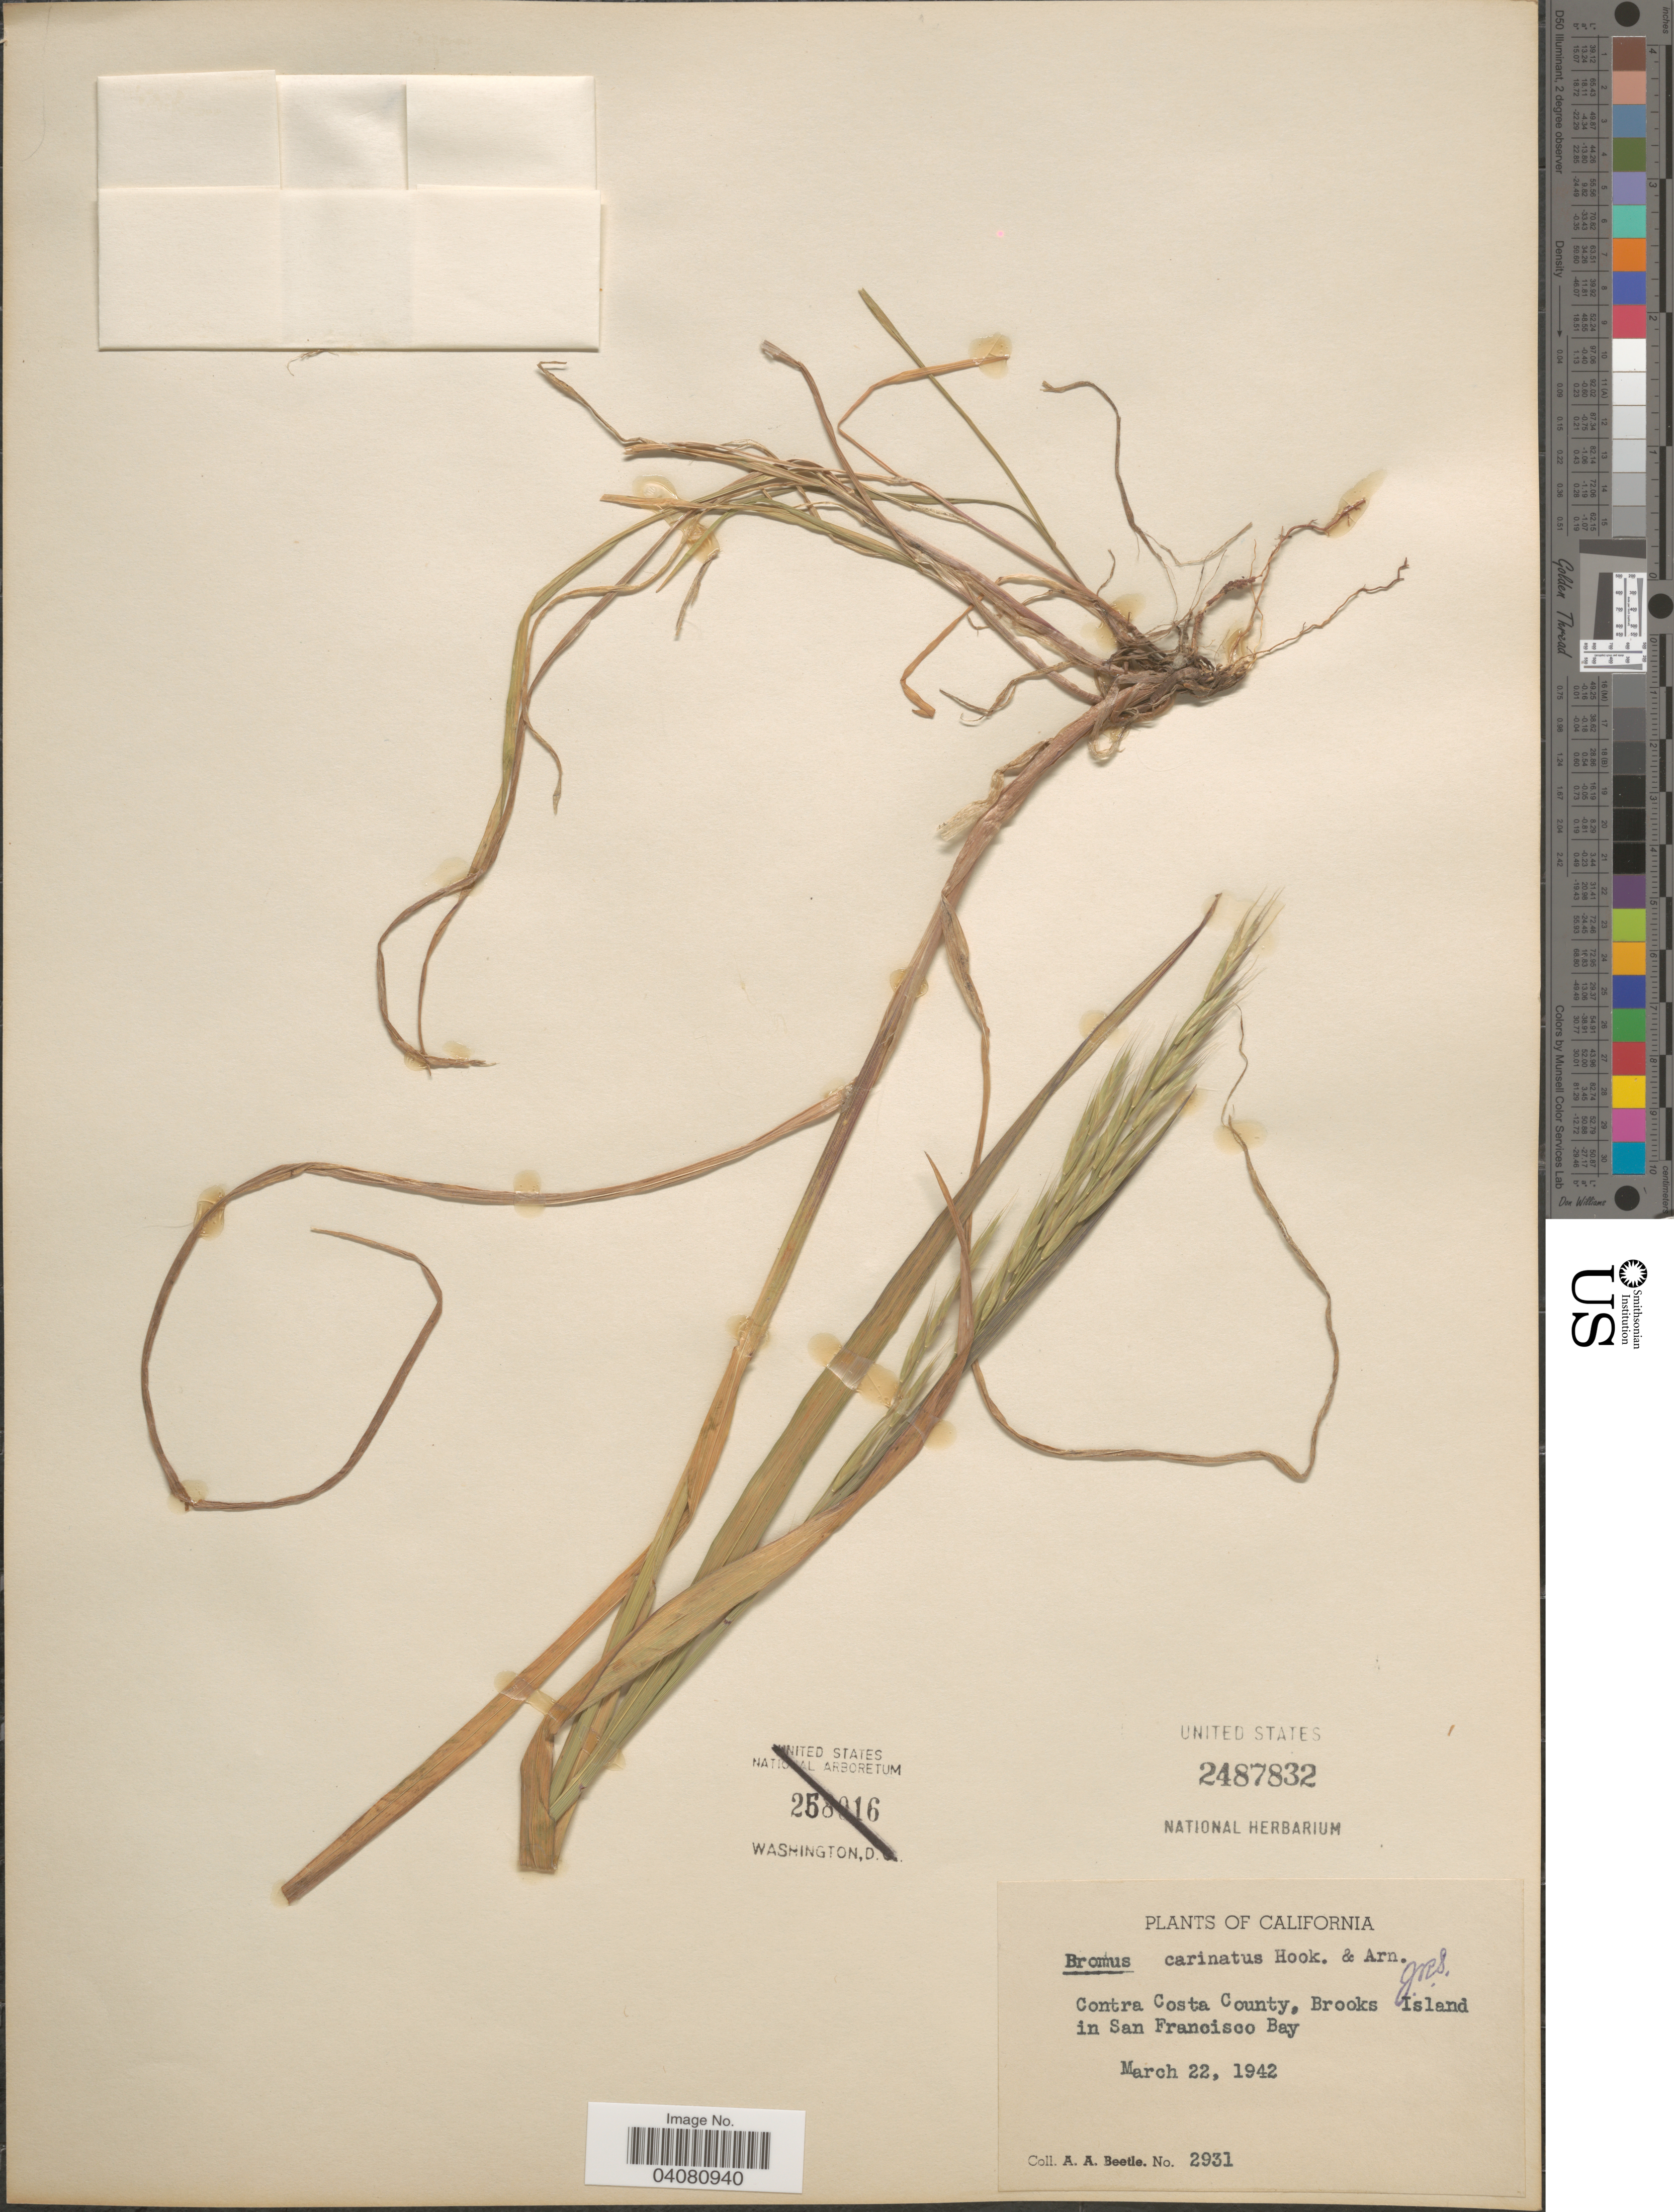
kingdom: Plantae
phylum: Tracheophyta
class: Liliopsida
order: Poales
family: Poaceae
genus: Bromus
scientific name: Bromus carinatus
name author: Hook. & Arn.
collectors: A. A. Beetle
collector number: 2931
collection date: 1942-03-22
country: United States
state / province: California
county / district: San Francisco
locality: Contra Coasta County, Brooks Island in San Francisco Bay.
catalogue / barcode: US 2487832